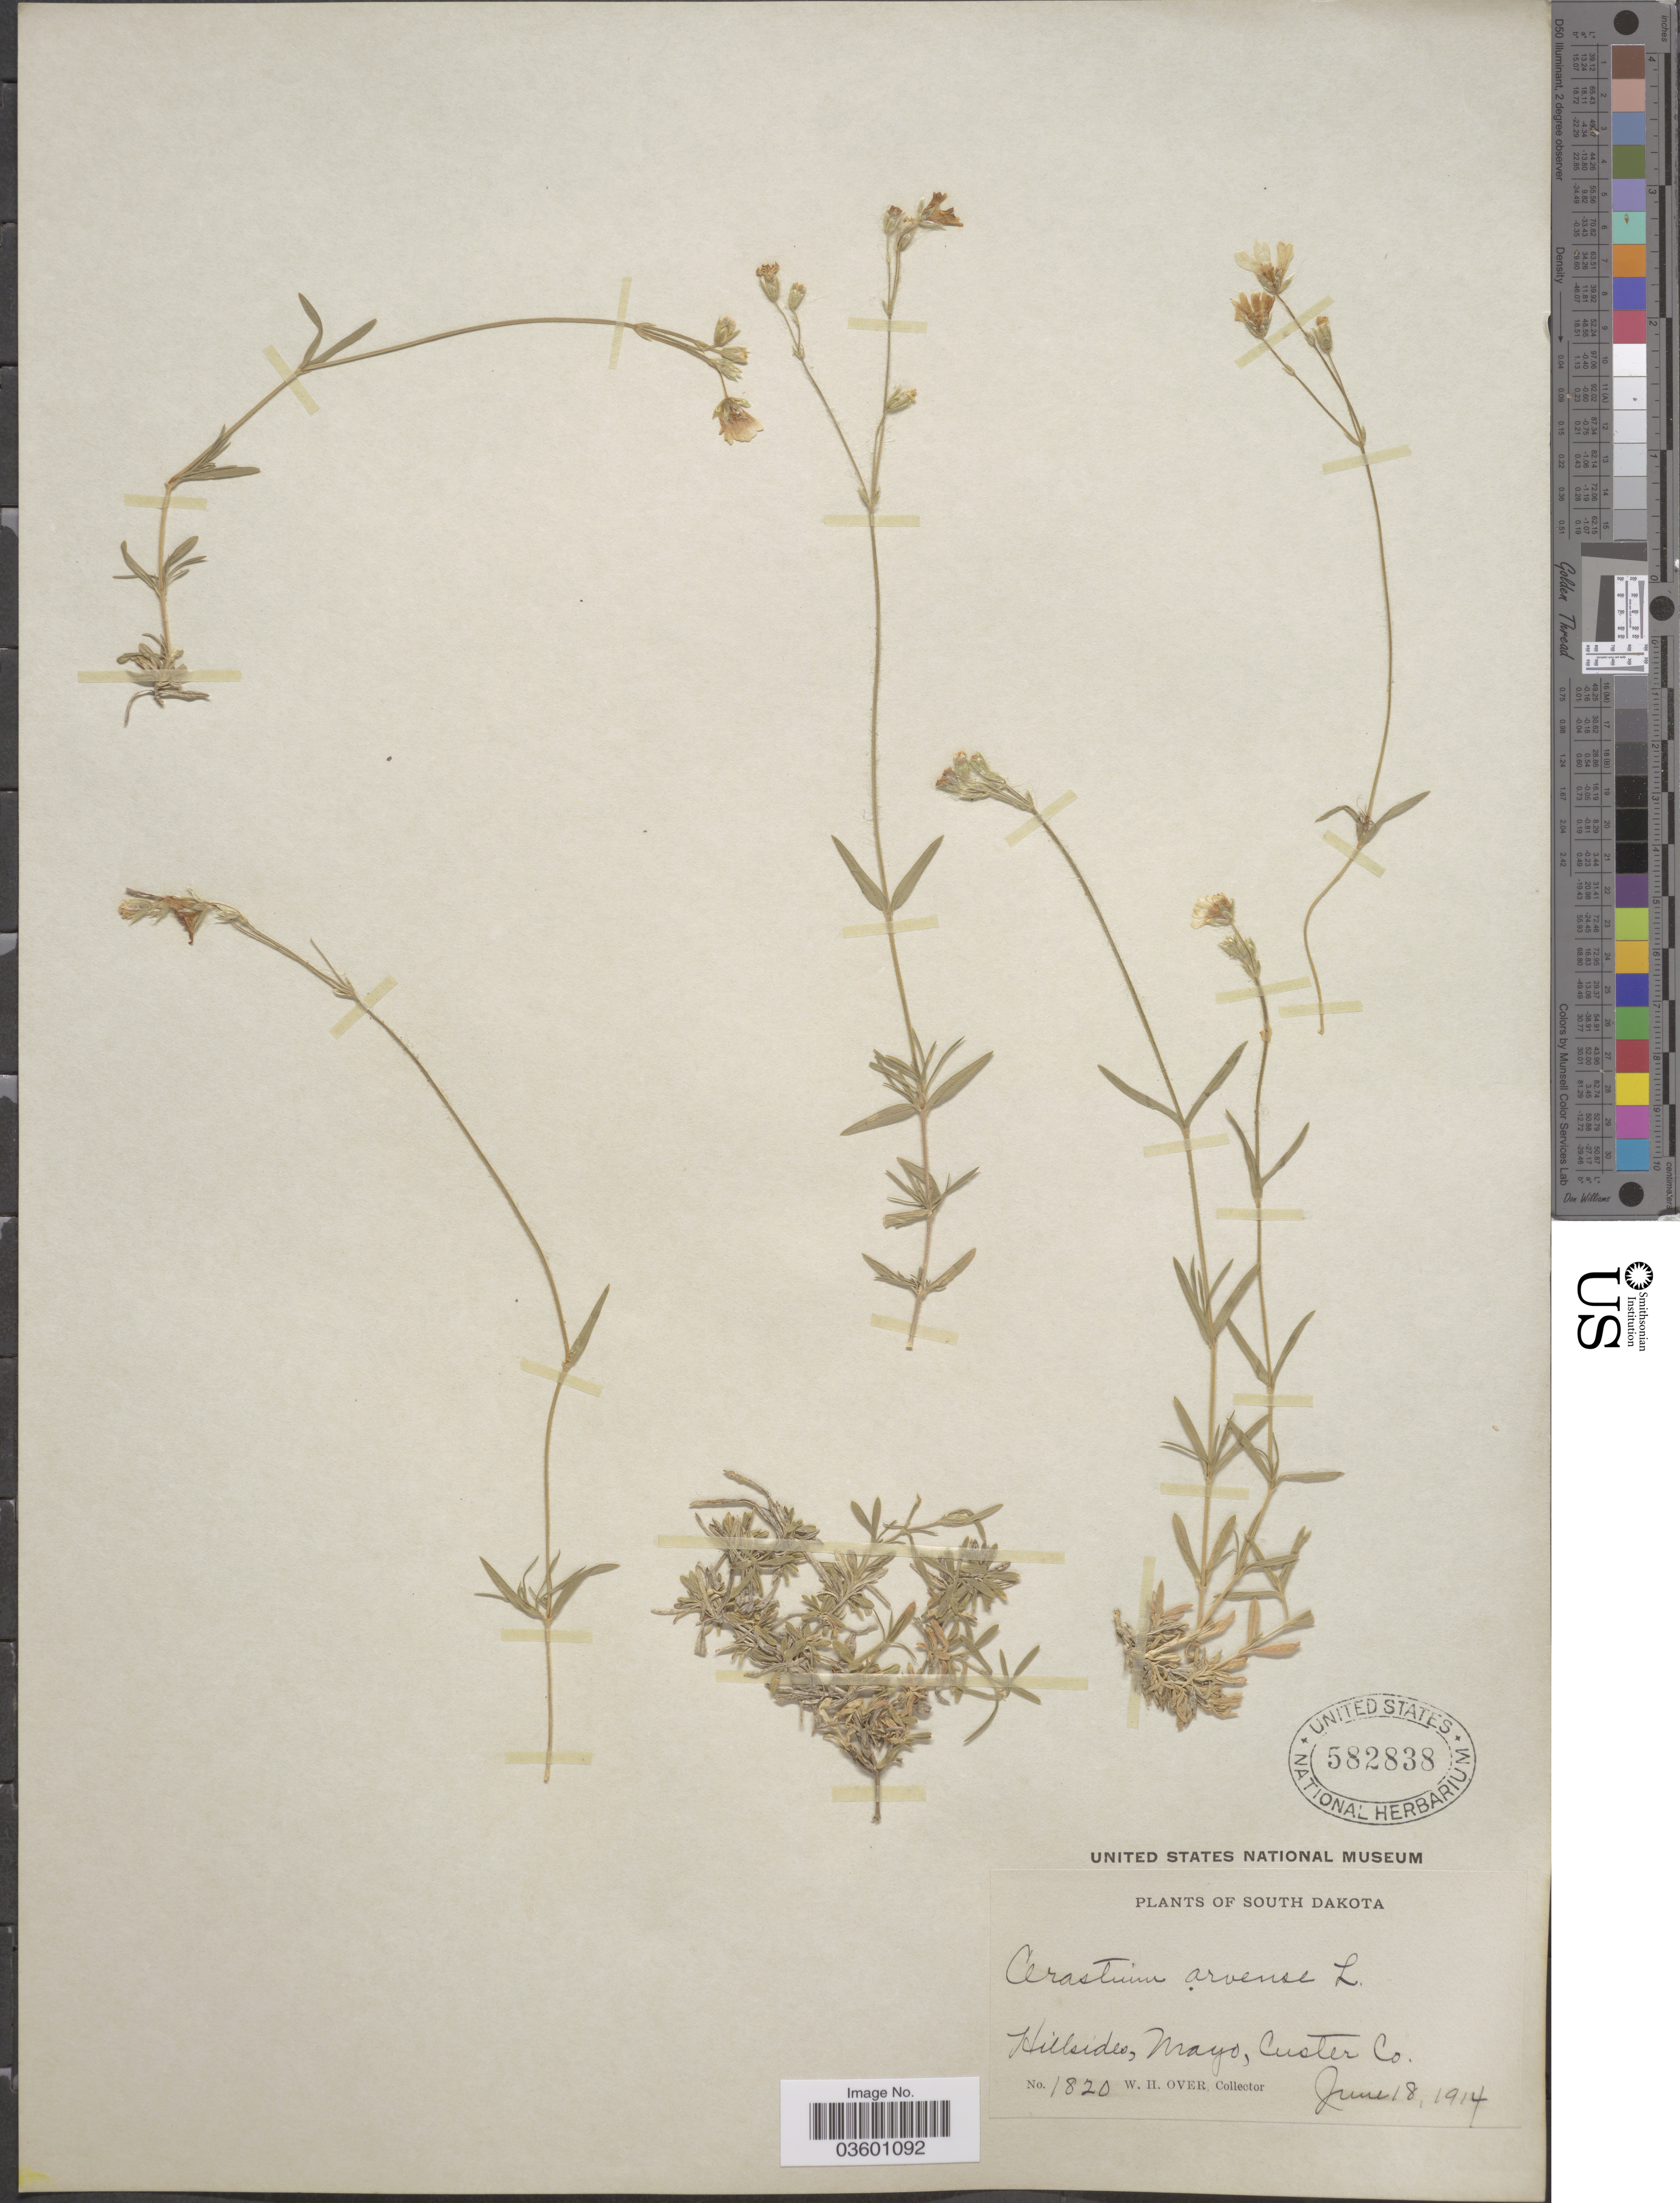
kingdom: Plantae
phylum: Tracheophyta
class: Magnoliopsida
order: Caryophyllales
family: Caryophyllaceae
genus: Cerastium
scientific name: Cerastium arvense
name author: L.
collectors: W. Over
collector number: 1820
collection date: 1914-06-18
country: United States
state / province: South Dakota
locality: Hillsides, Mayo, Custer Co.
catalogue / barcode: US 582838